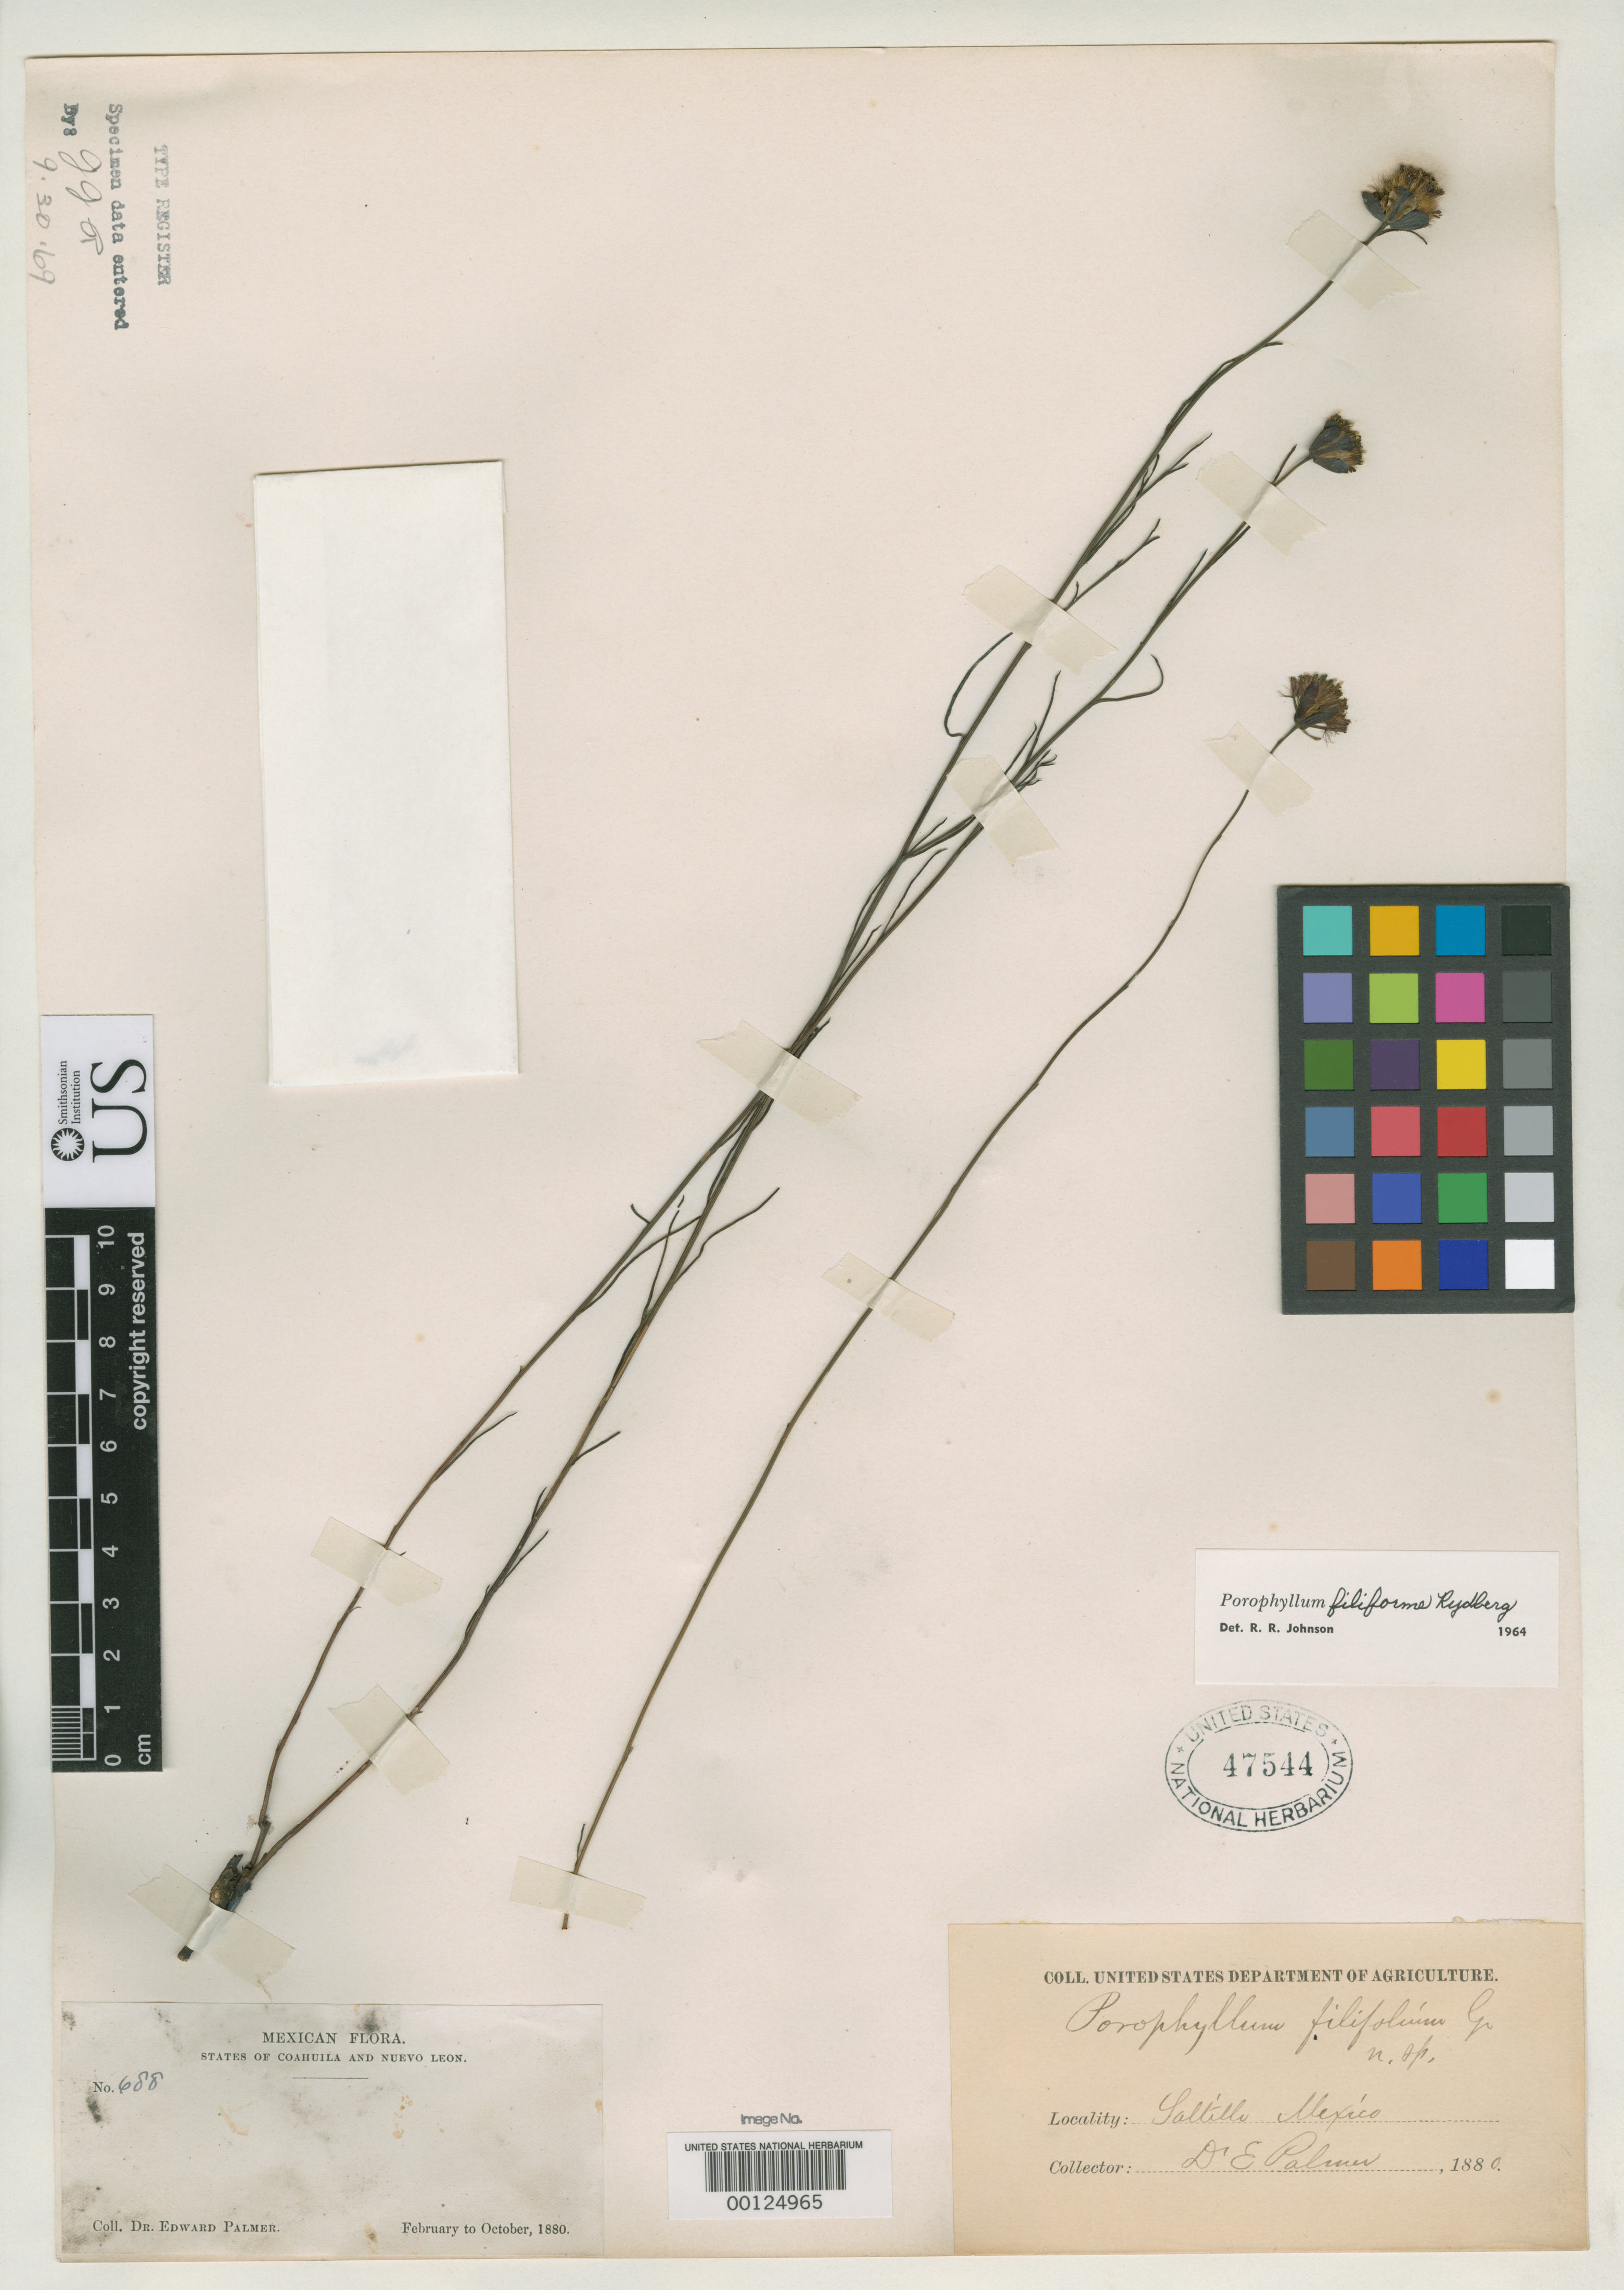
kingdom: Plantae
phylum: Tracheophyta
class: Magnoliopsida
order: Asterales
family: Asteraceae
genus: Porophyllum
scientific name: Porophyllum filifolium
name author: A. Gray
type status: Isotype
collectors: E. Palmer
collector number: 688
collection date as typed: Feb 1880 to -- Oct 1880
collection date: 1880-02/1880-10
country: Mexico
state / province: Coahuila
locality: Saltillo.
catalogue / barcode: US 47544